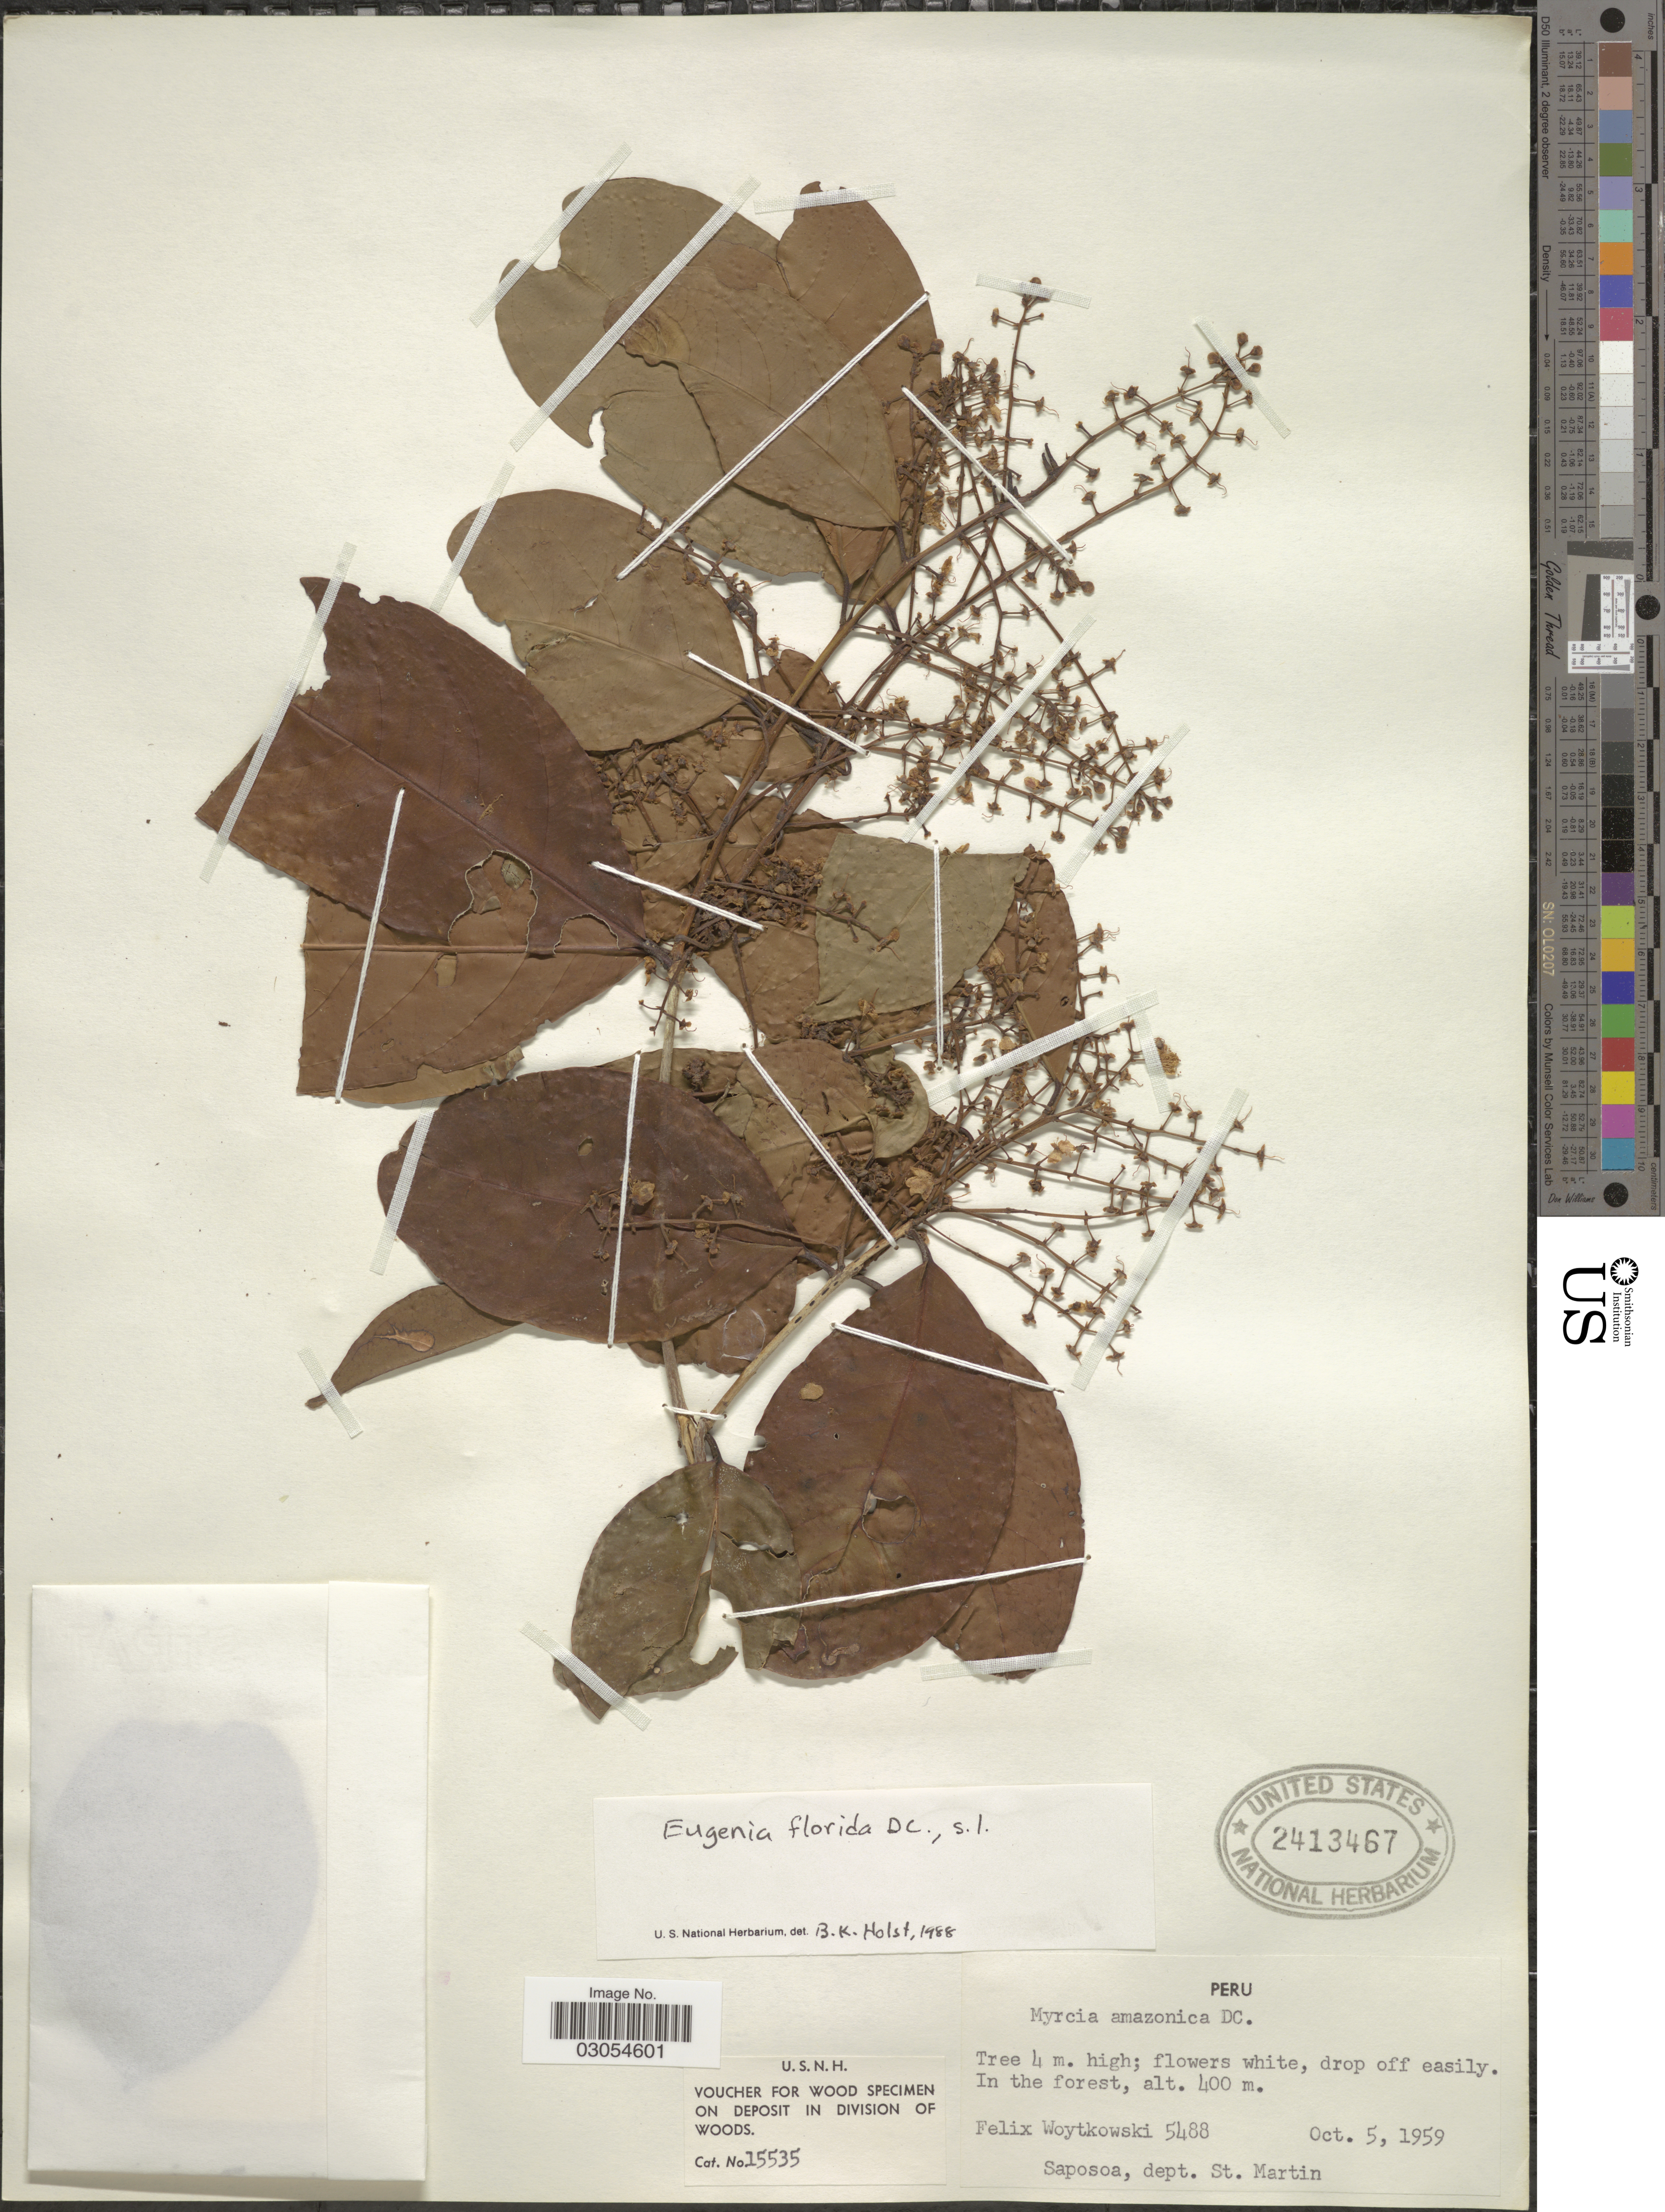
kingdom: Plantae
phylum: Tracheophyta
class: Magnoliopsida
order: Myrtales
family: Myrtaceae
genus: Eugenia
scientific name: Eugenia florida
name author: DC.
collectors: F. Woytkowski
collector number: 5488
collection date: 1959-10-05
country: Peru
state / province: San Martín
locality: Saposoa, dept. St. Martin.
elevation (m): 400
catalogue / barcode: US 2413467